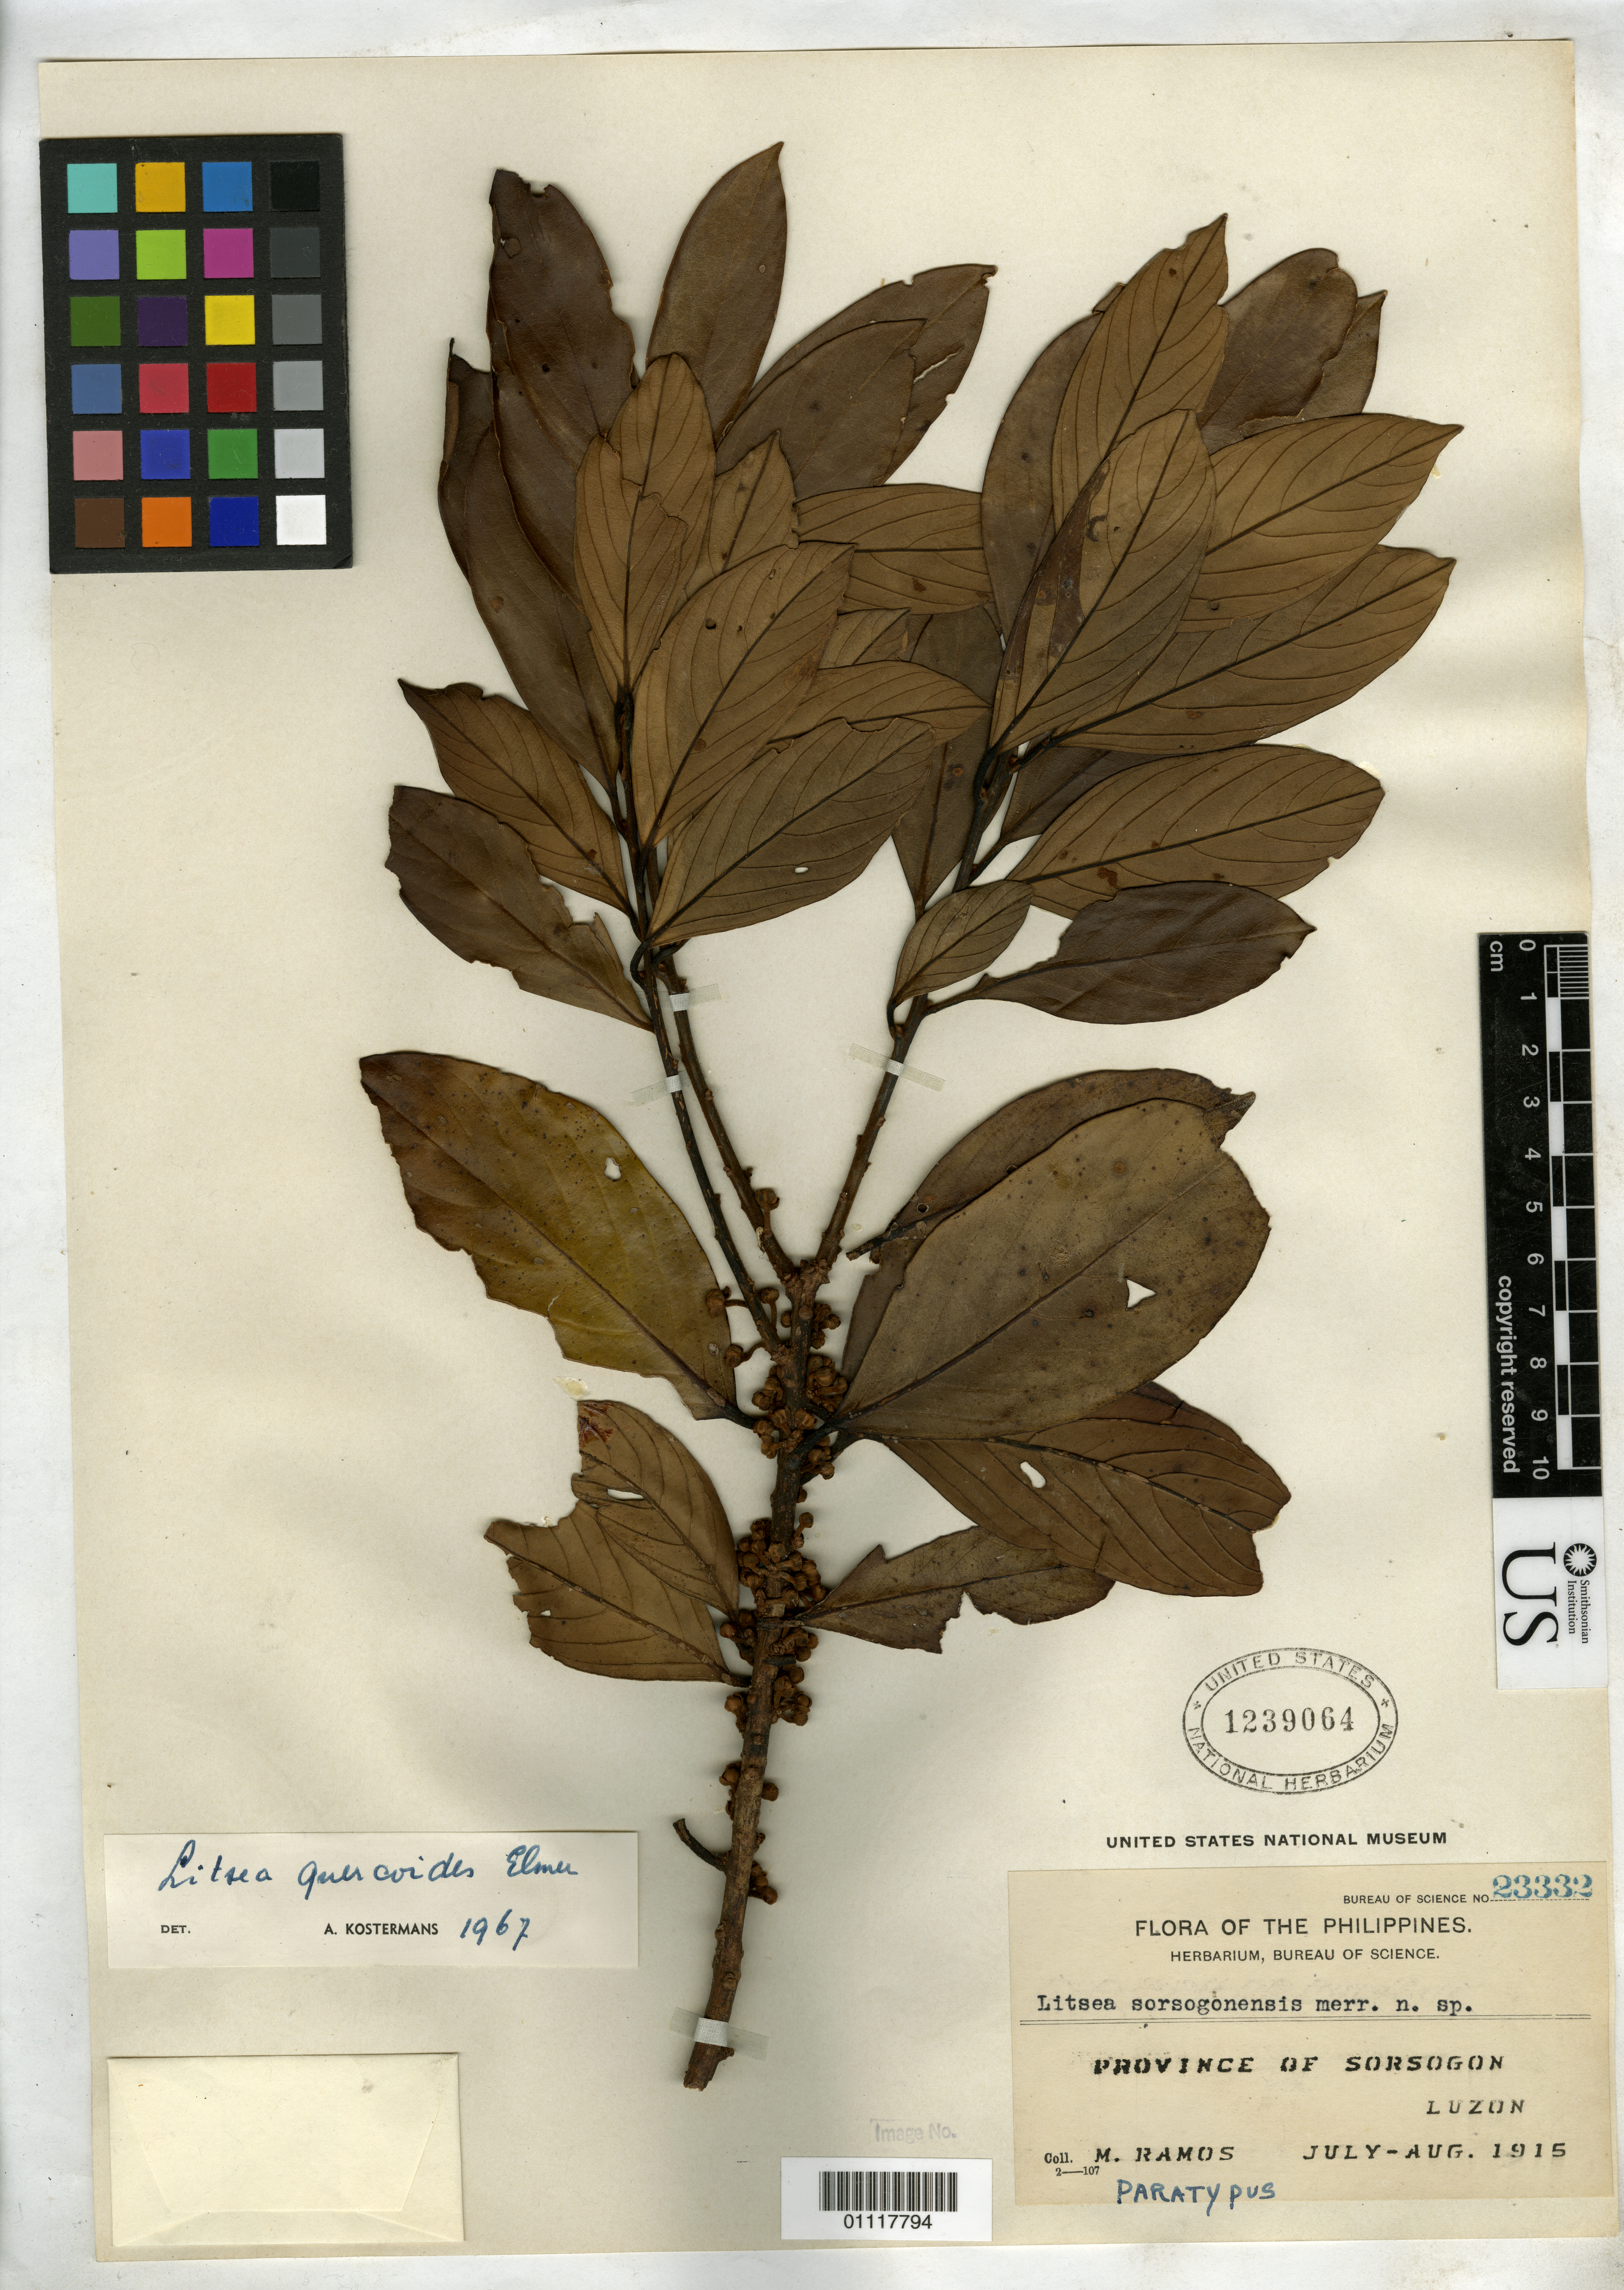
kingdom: Plantae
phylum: Tracheophyta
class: Magnoliopsida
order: Laurales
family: Lauraceae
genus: Litsea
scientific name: Litsea sorsogonensis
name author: Merr.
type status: Syntype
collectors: M. Ramos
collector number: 23332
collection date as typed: Jul 1915 to -- Aug 1915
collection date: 1915-07/1915-08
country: Philippines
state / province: Bicol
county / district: Sorsogon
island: Luzon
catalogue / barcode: US 1239064